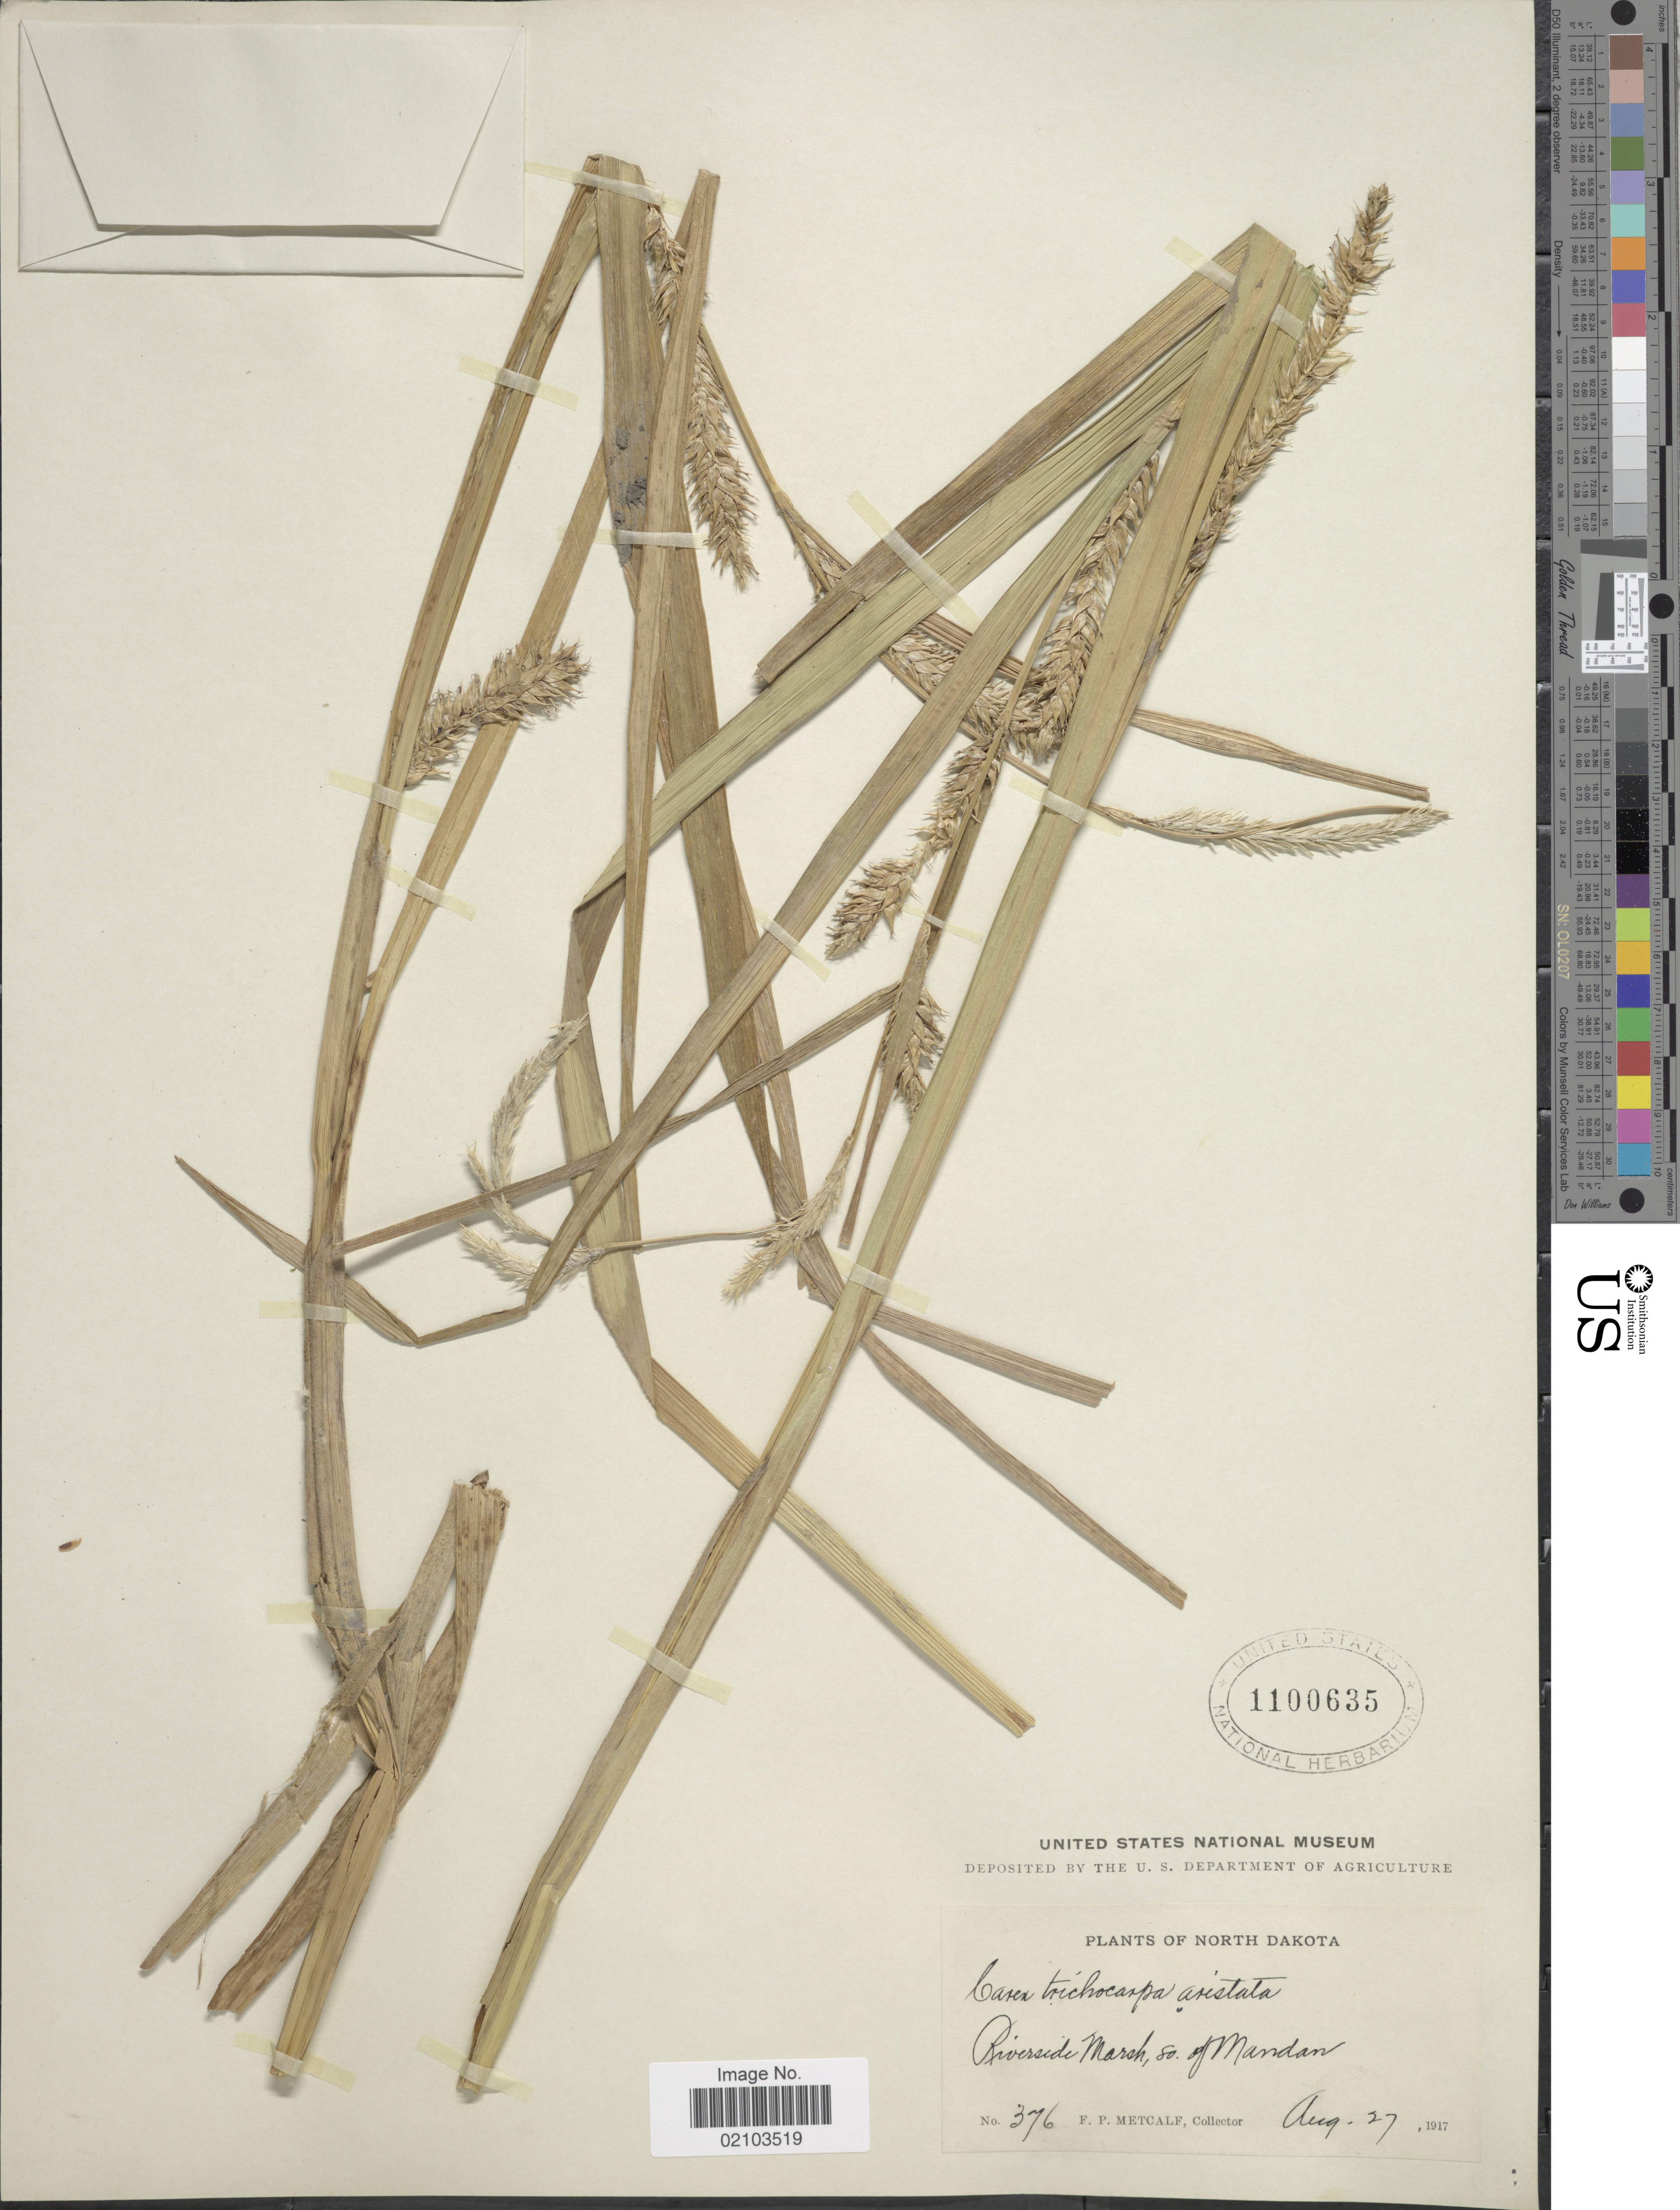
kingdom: Plantae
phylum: Tracheophyta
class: Liliopsida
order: Poales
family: Cyperaceae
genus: Carex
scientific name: Carex atherodes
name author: Spreng.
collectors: F. Metcalf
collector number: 376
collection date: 1917-08-27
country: United States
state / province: North Dakota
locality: Riverside Marsh, so. of Mandan.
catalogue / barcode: US 1100635